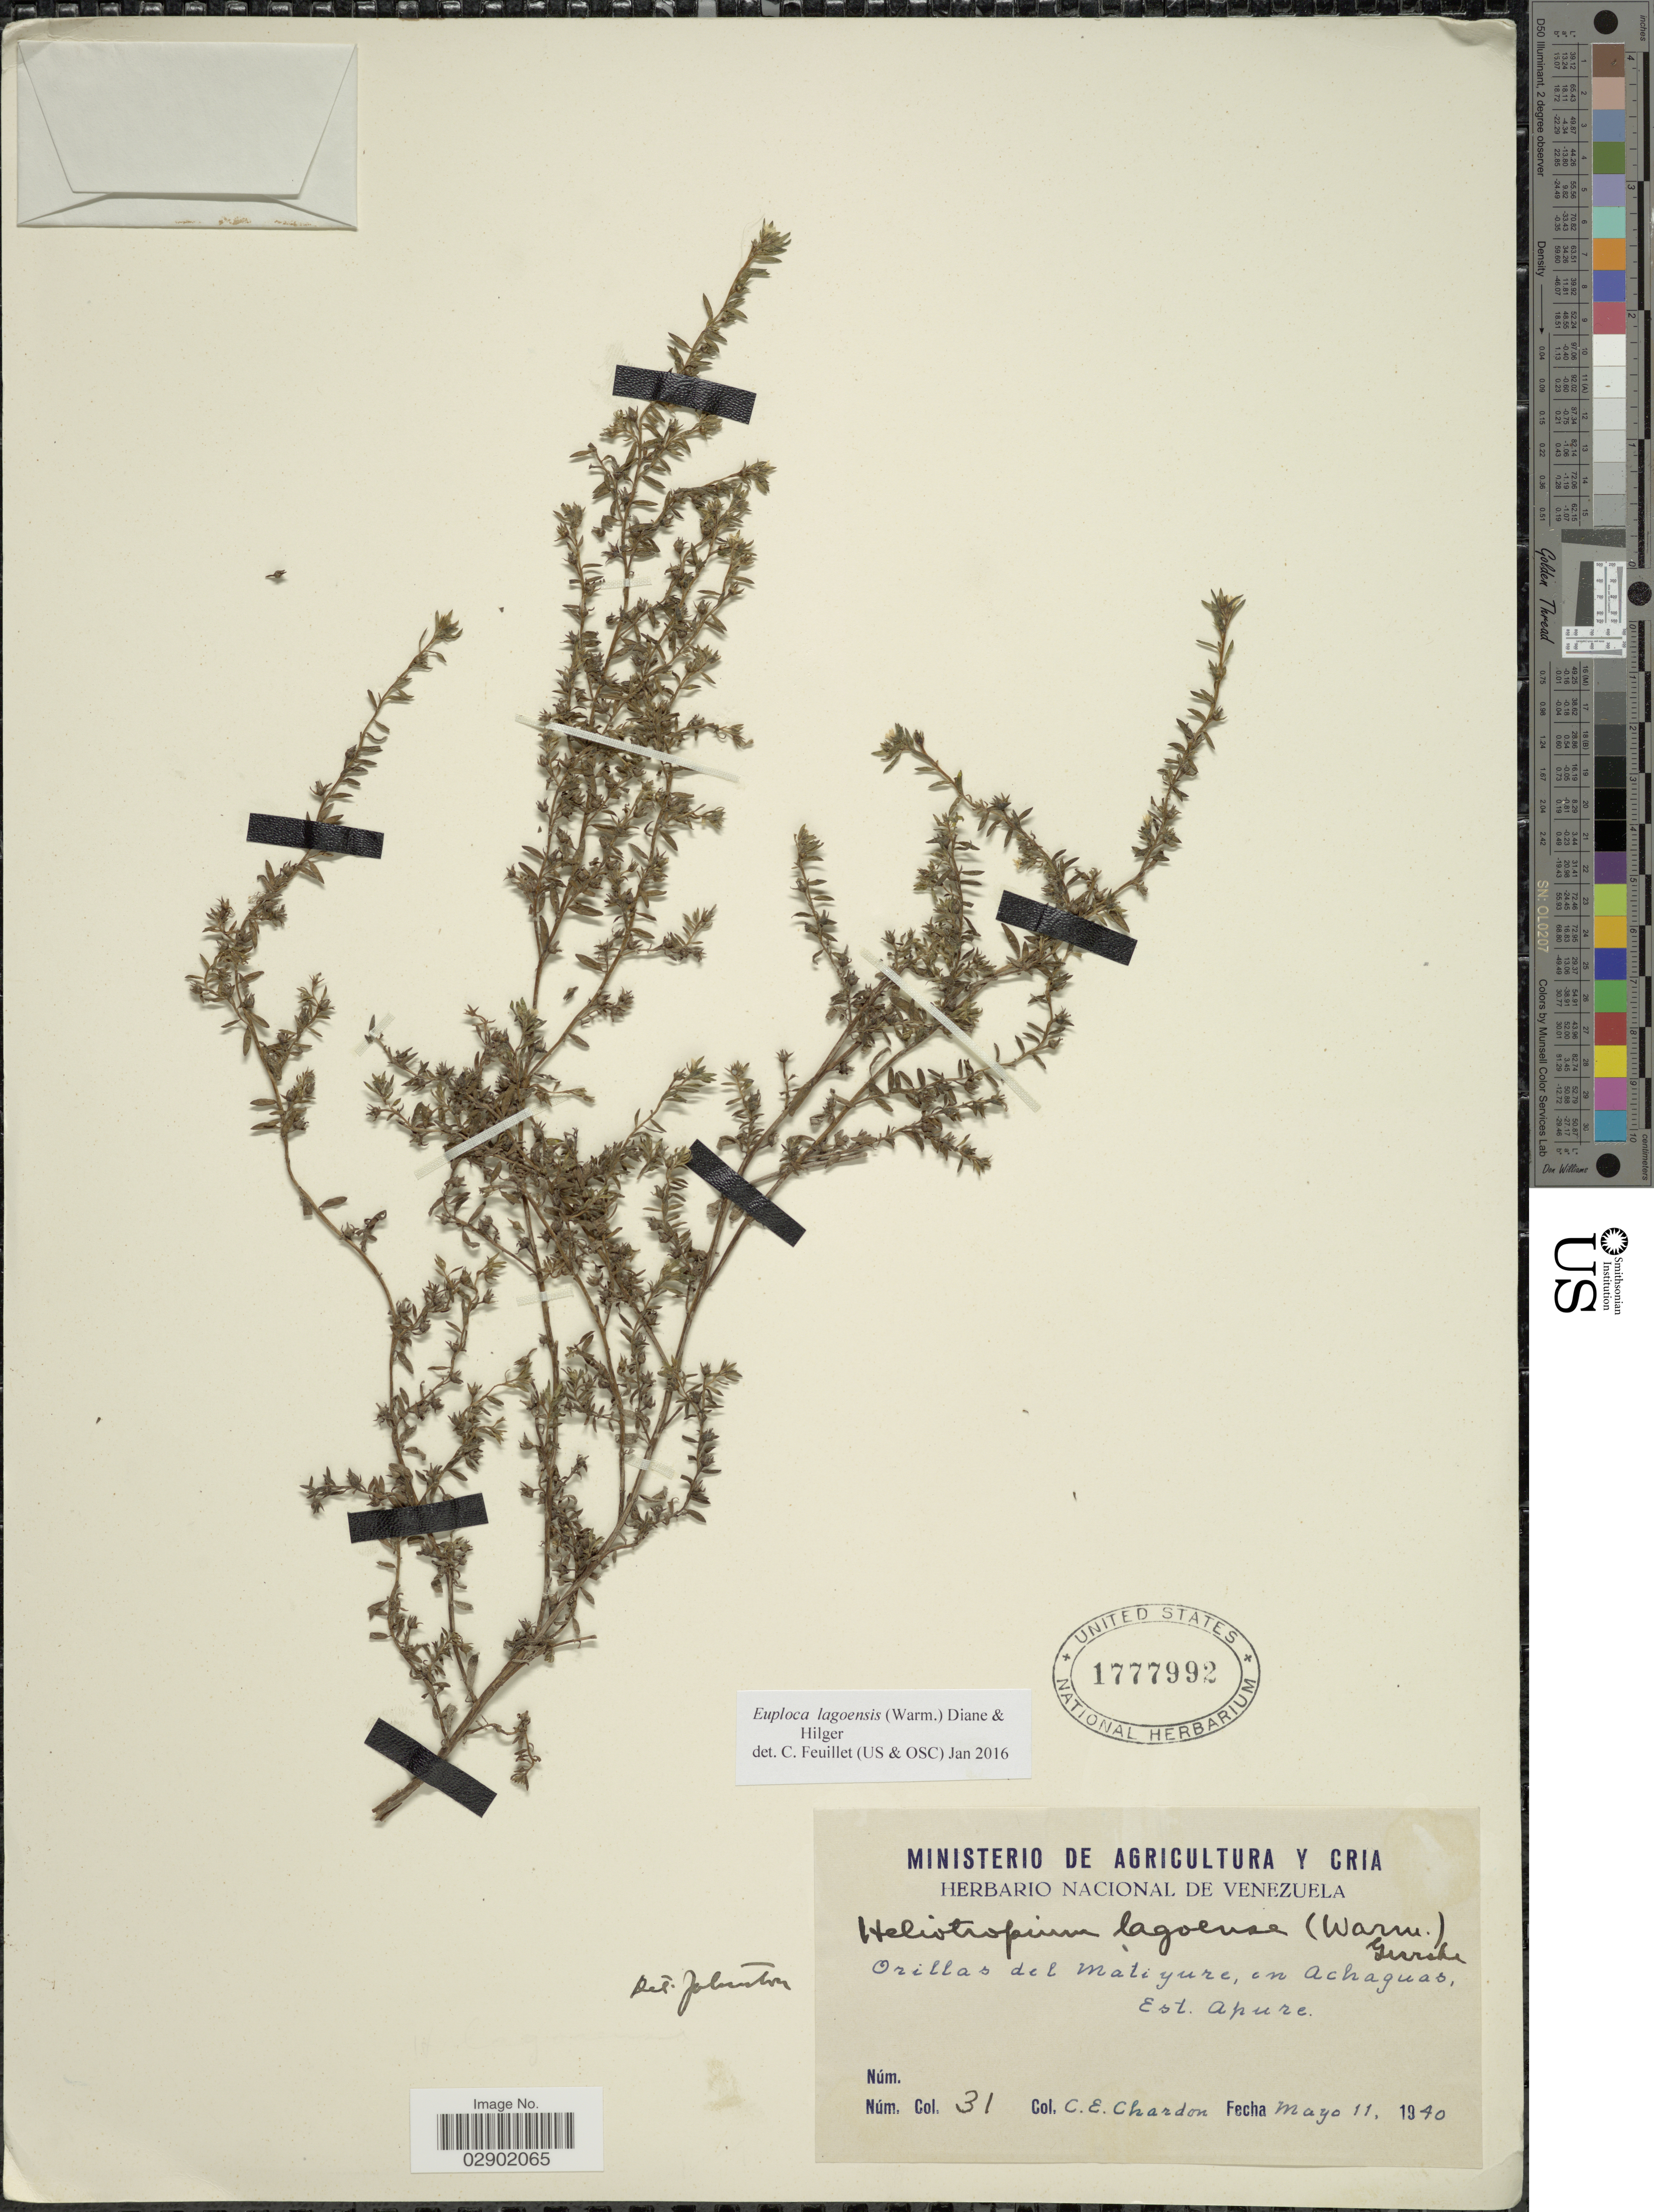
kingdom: Plantae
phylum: Tracheophyta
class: Magnoliopsida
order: Boraginales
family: Heliotropiaceae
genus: Euploca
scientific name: Euploca lagoensis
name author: (Mill.) Diane & Hilger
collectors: C. E. Chardón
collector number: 31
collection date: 1940-05-11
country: Venezuela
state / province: Apure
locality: Orillas del Matiyure, en Achaguas.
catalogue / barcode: US 1777992